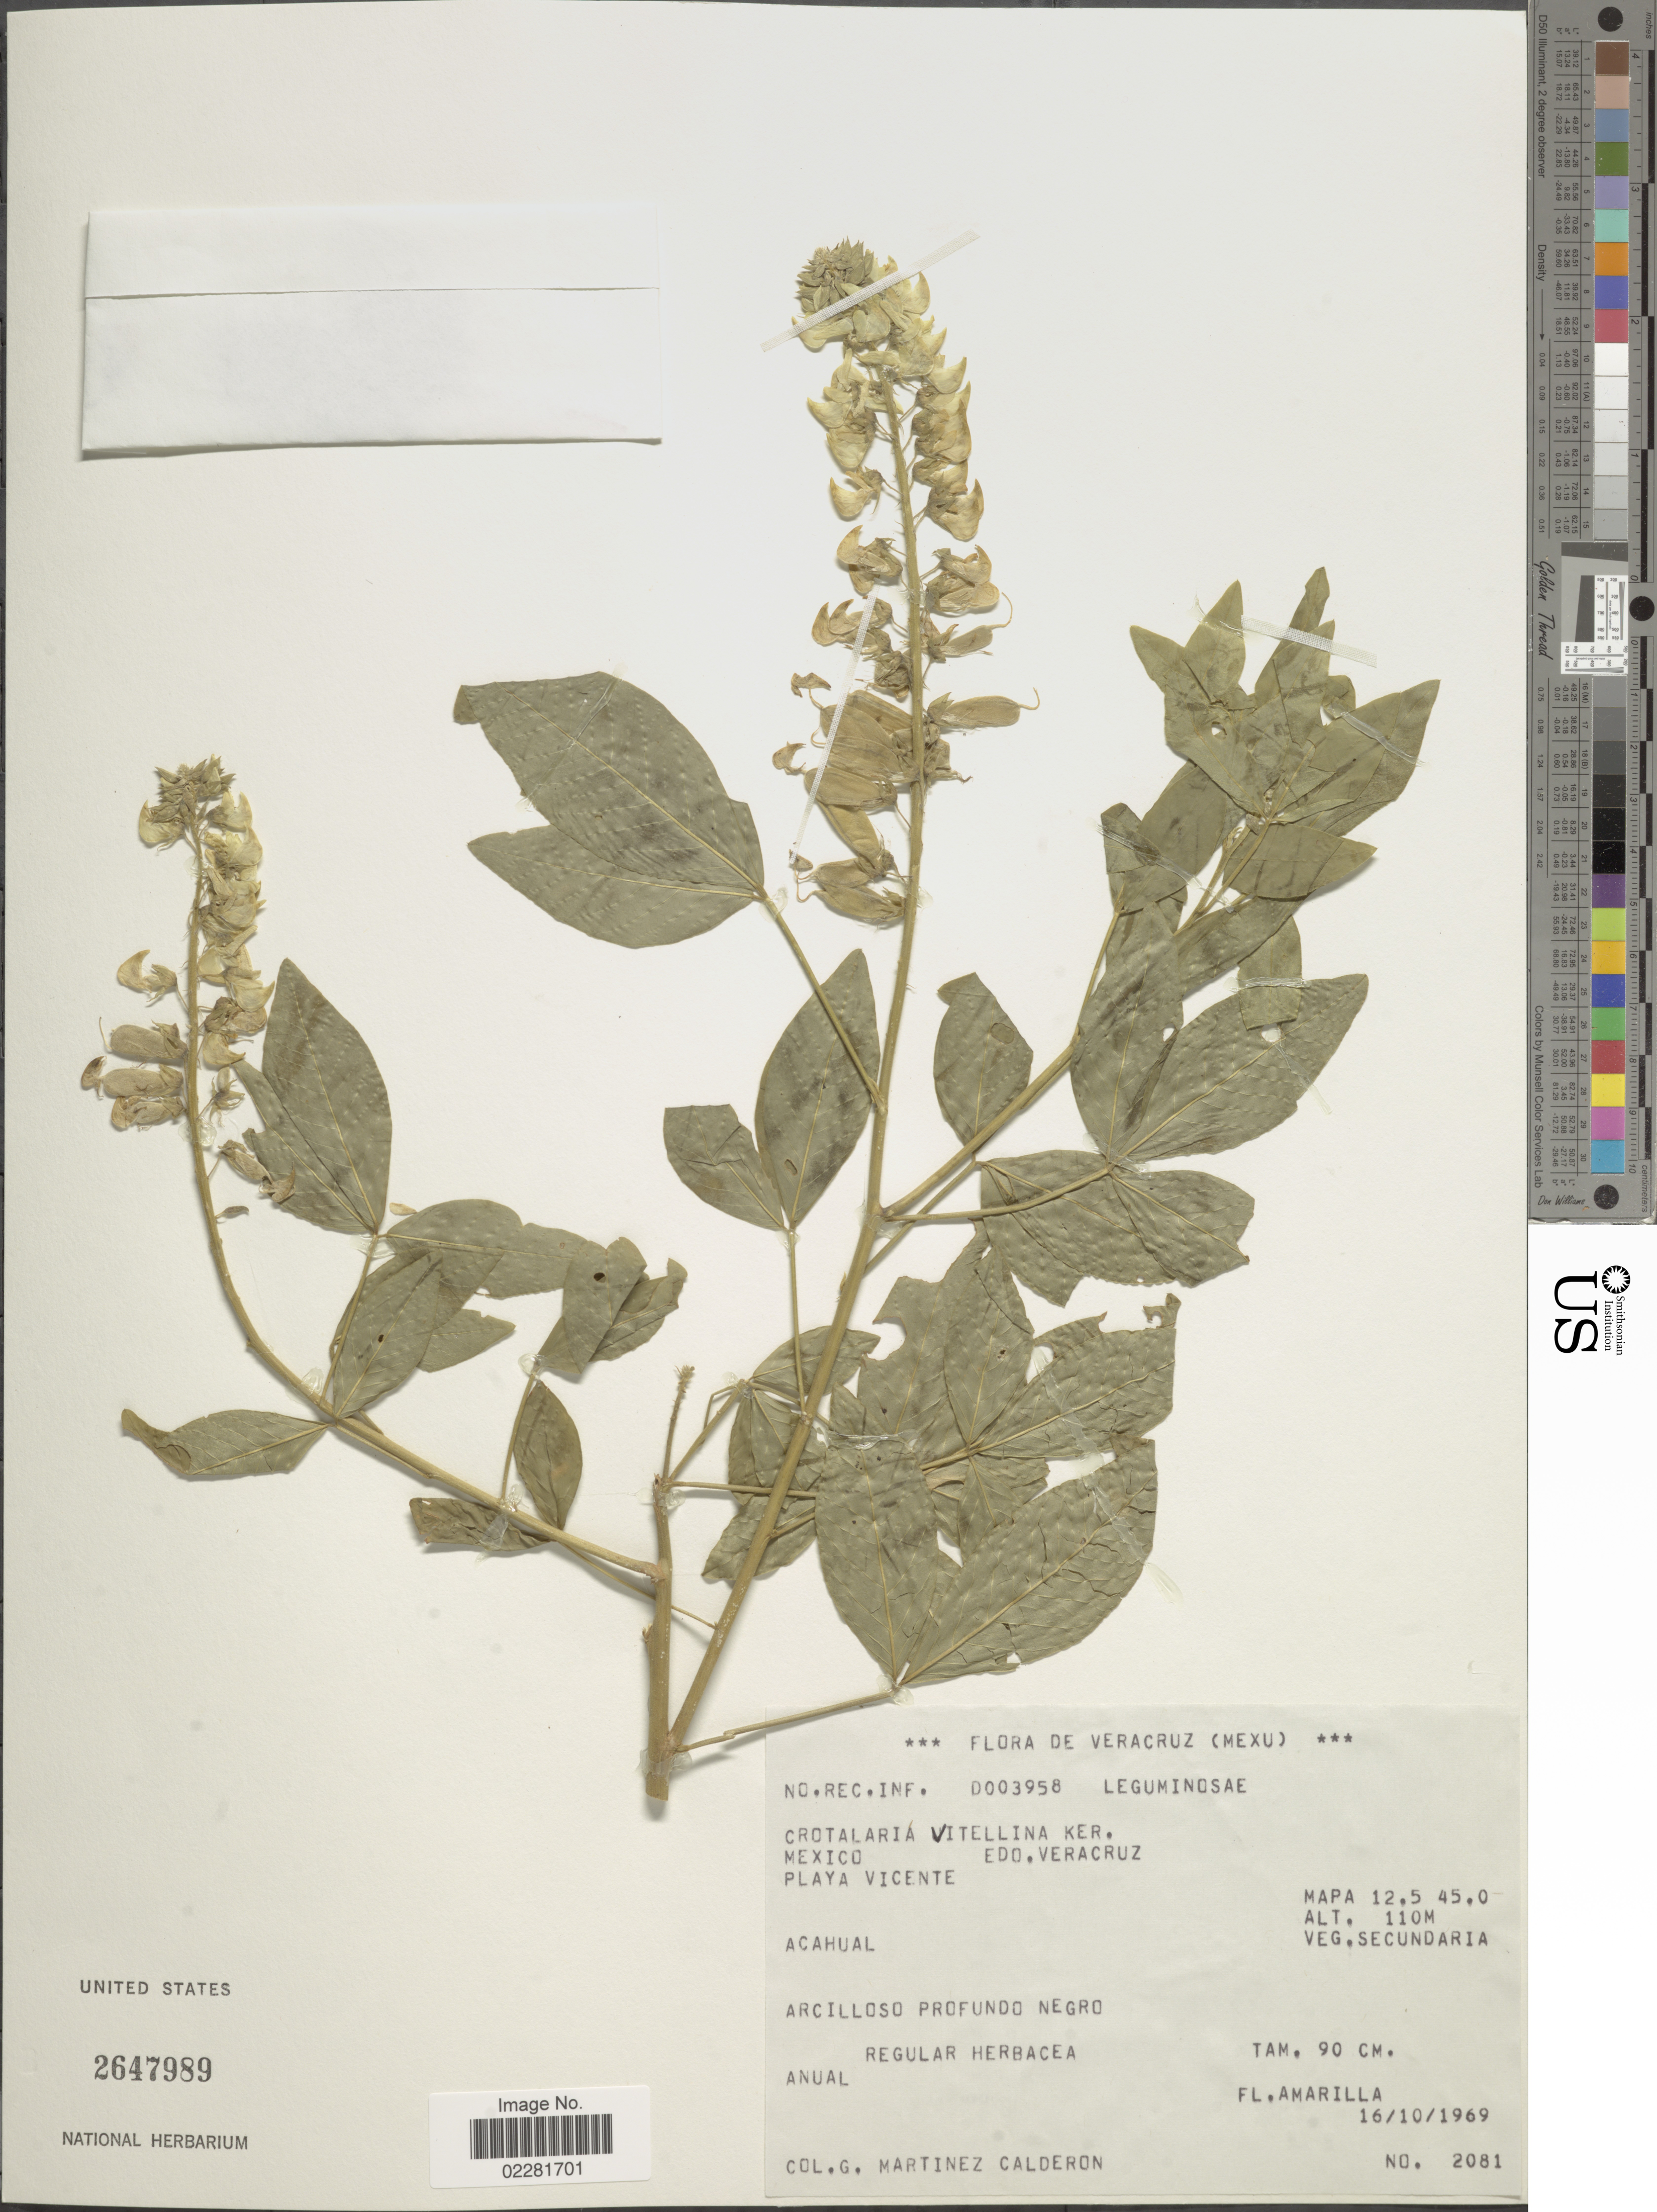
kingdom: Plantae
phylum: Tracheophyta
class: Magnoliopsida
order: Fabales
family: Fabaceae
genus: Crotalaria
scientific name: Crotalaria vitellina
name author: Ker Gawl.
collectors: G. Martínez Calderón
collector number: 2081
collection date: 1969-10-16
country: Mexico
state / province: Veracruz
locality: Veracruz, Playa Vicente, Mapa 12.5 45.0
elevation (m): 110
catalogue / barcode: US 2647989